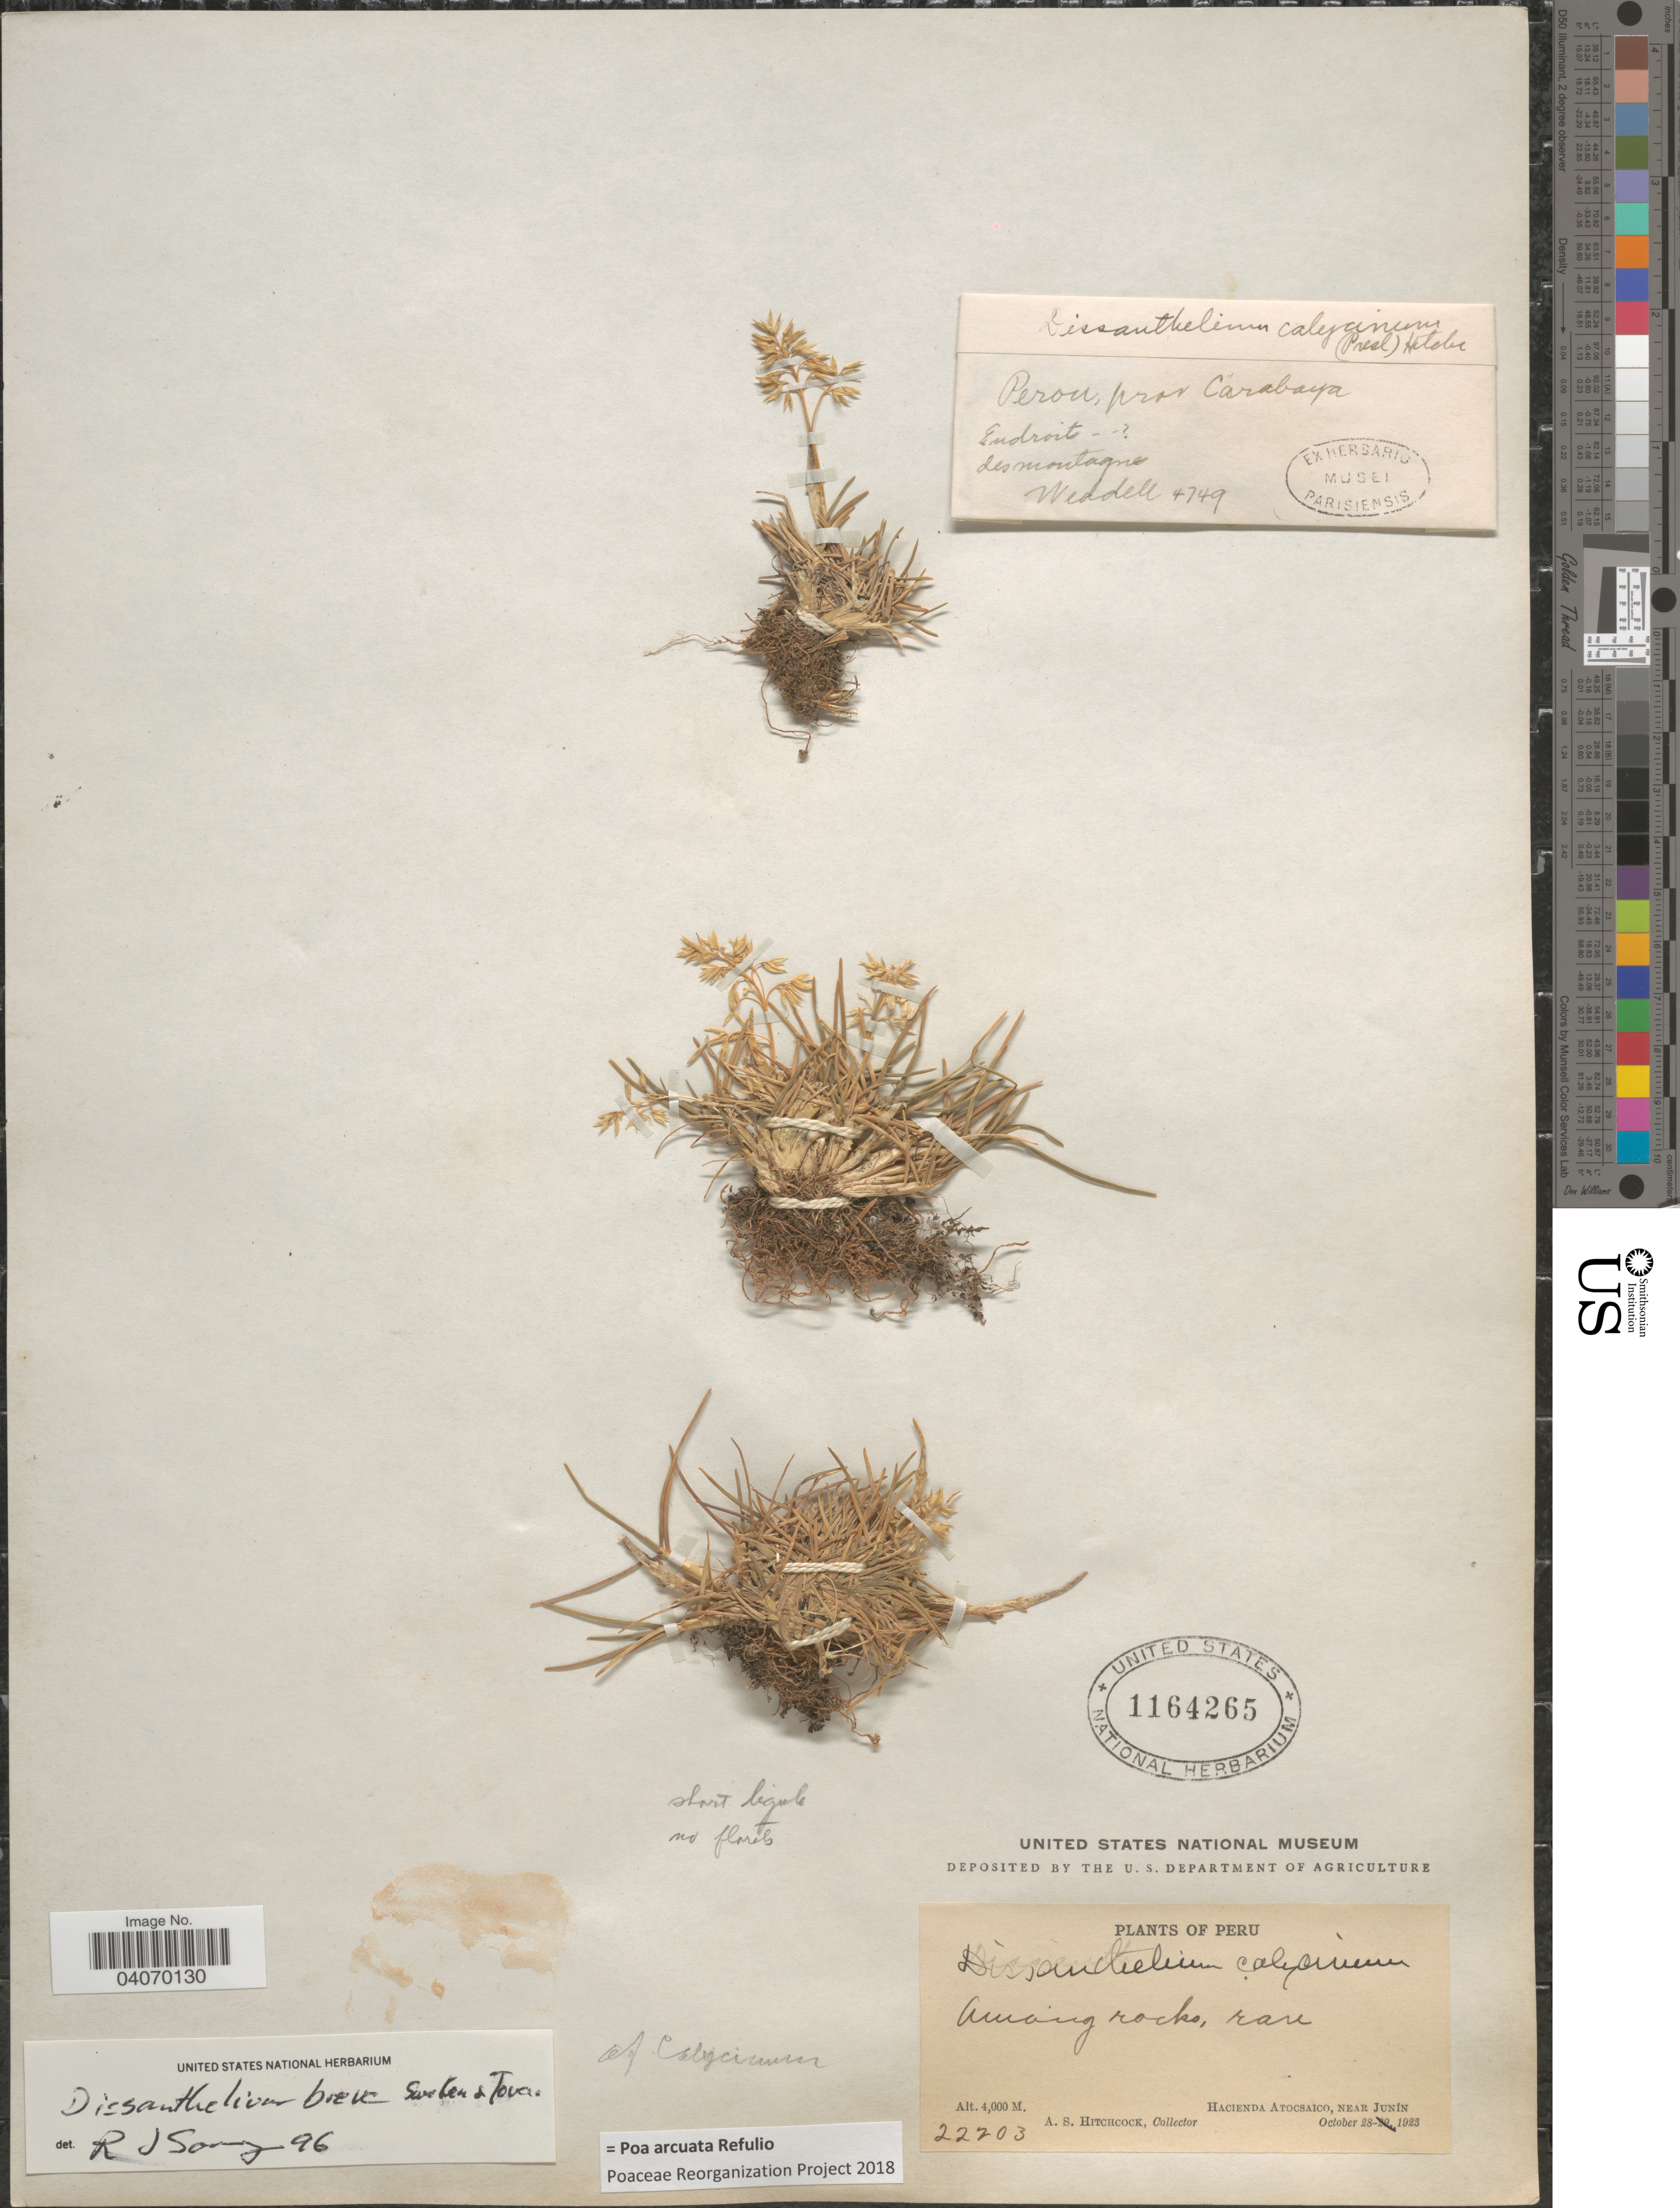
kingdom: Plantae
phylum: Tracheophyta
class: Liliopsida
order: Poales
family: Poaceae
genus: Poa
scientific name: Poa arcuata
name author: Refulio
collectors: A. S. Hitchcock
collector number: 22203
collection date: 1923-10-28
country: Peru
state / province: Junín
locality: Among rocks. Hacienda Atocsaico, near Junín.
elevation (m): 4000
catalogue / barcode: US 1164265-2